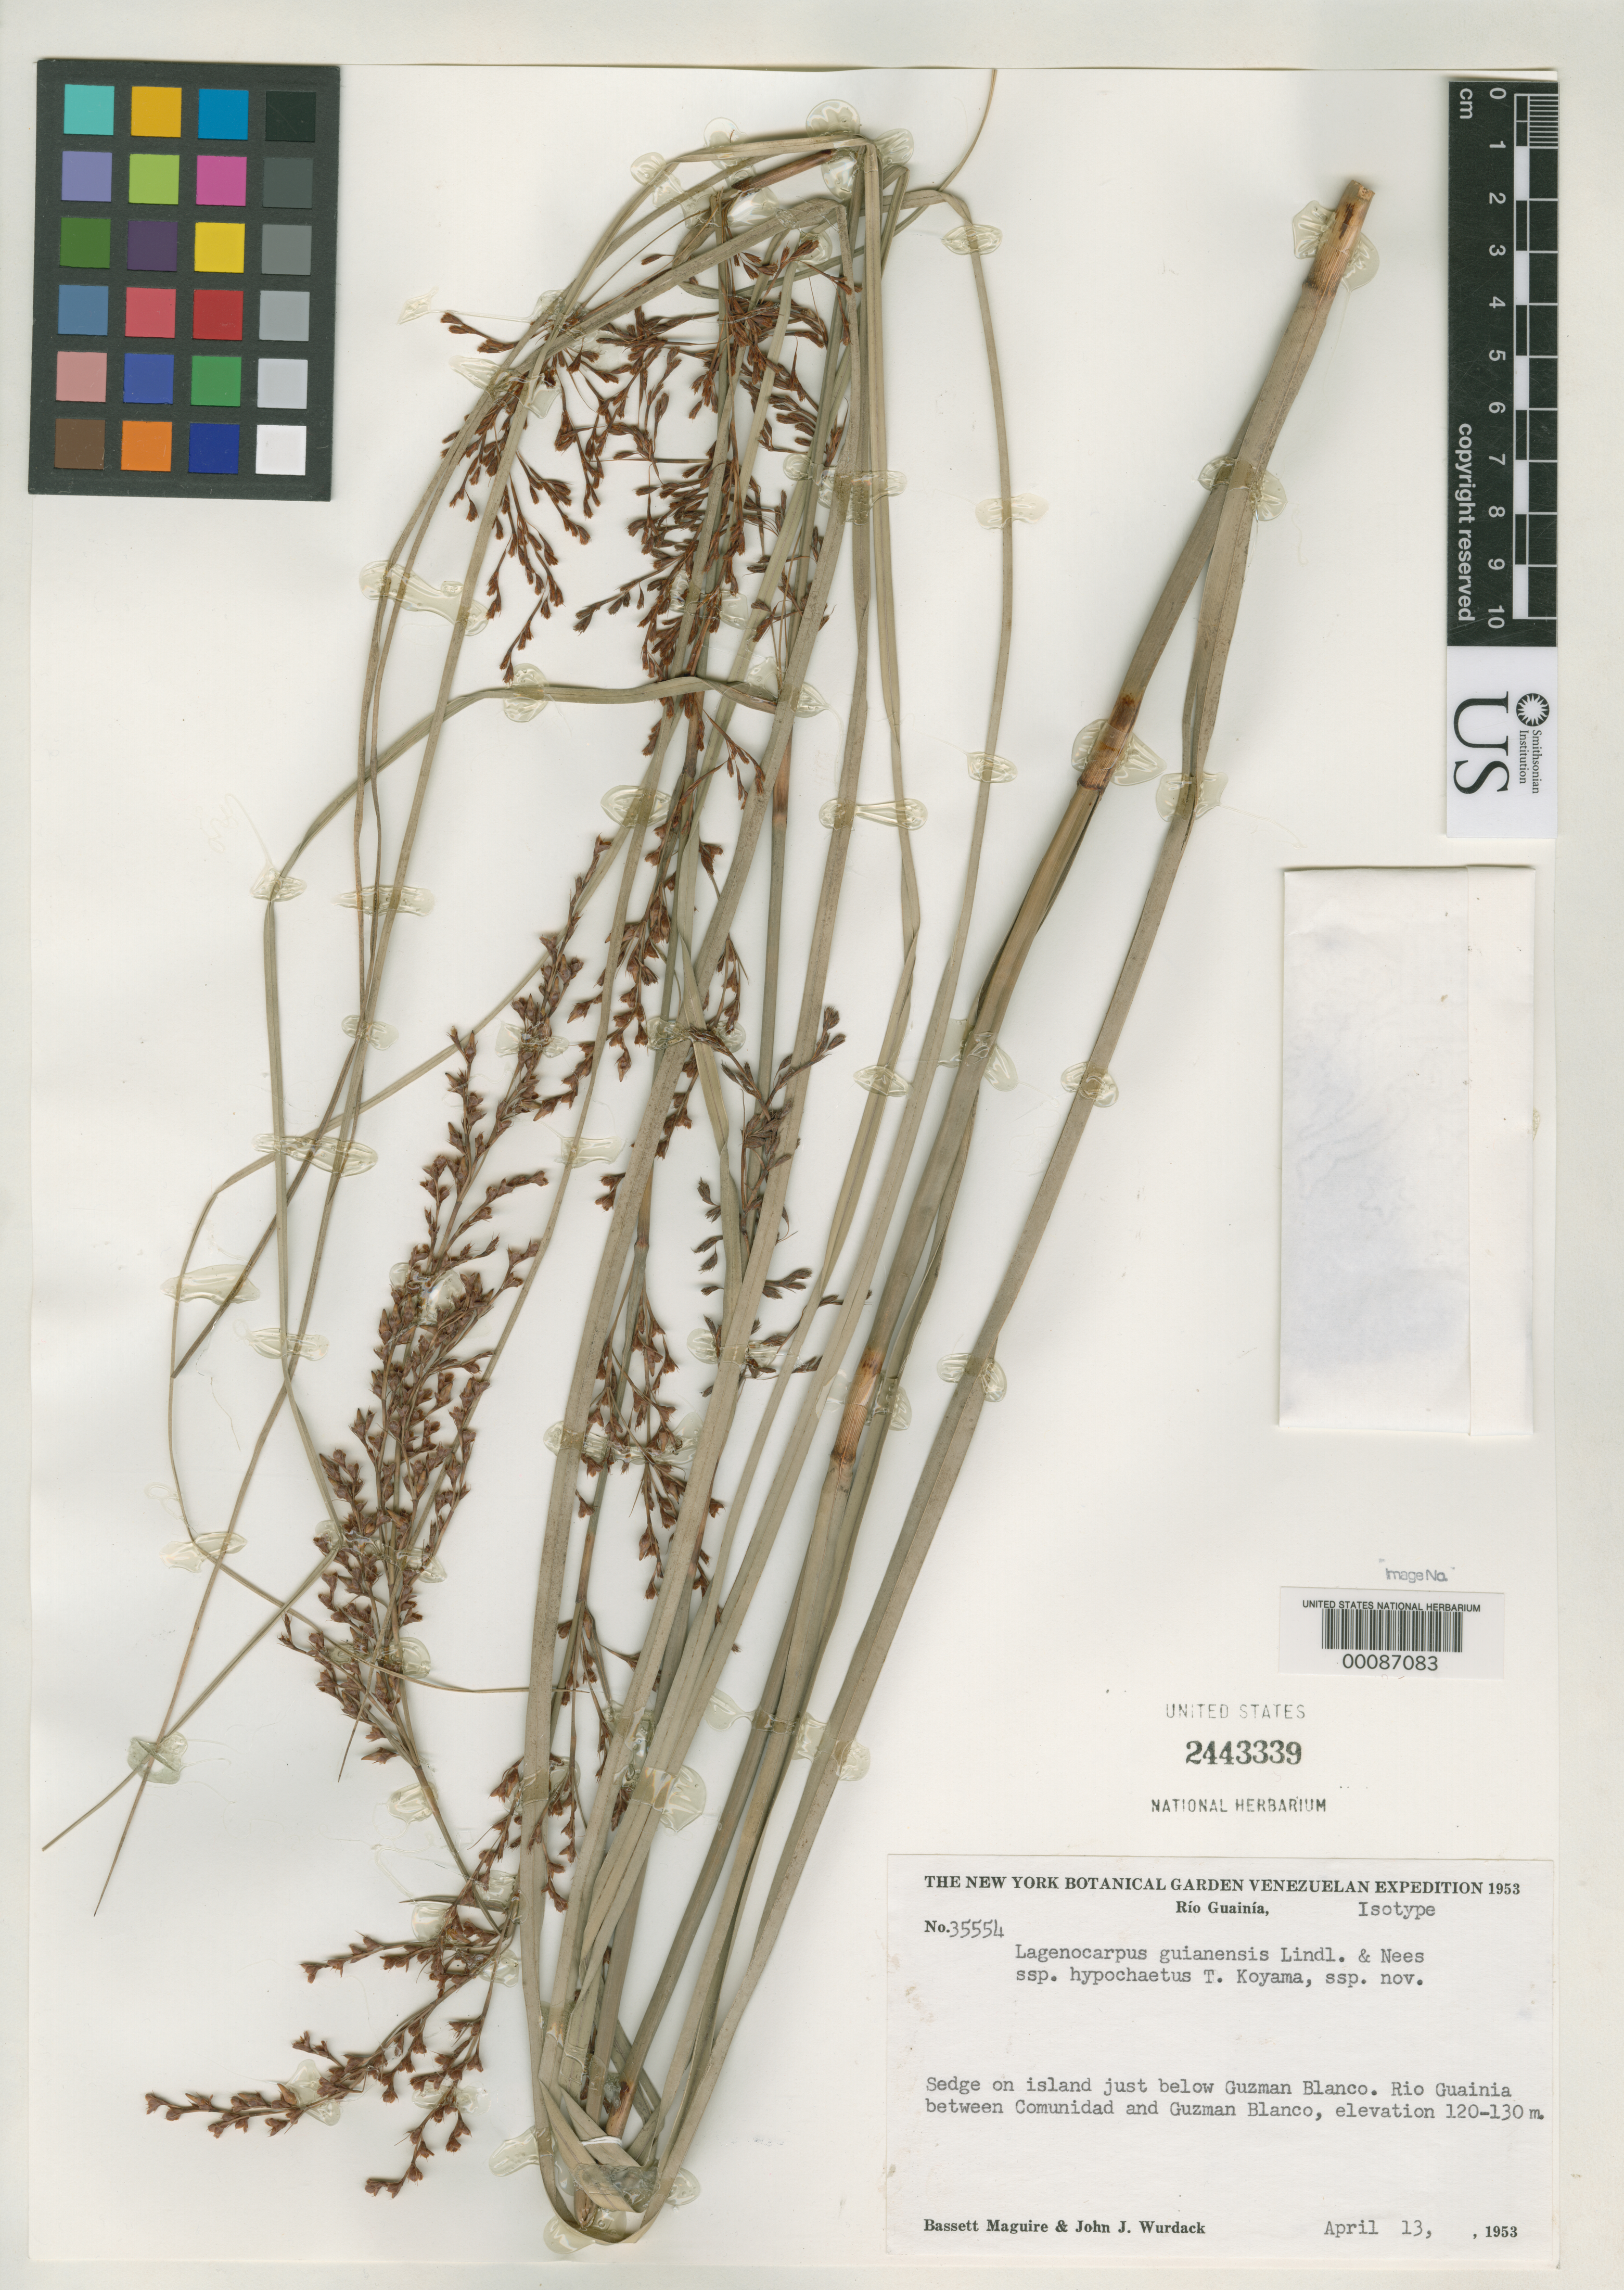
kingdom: Plantae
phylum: Tracheophyta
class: Liliopsida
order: Poales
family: Cyperaceae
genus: Lagenocarpus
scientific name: Lagenocarpus guianensis subsp. hypochaetus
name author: T. Koyama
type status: Isotype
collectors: B. Maguire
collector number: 35554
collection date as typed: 13 Apr 1953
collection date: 1953-04-13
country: Venezuela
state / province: Amazonas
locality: Rio Guainia.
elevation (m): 120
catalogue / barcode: US 2443339